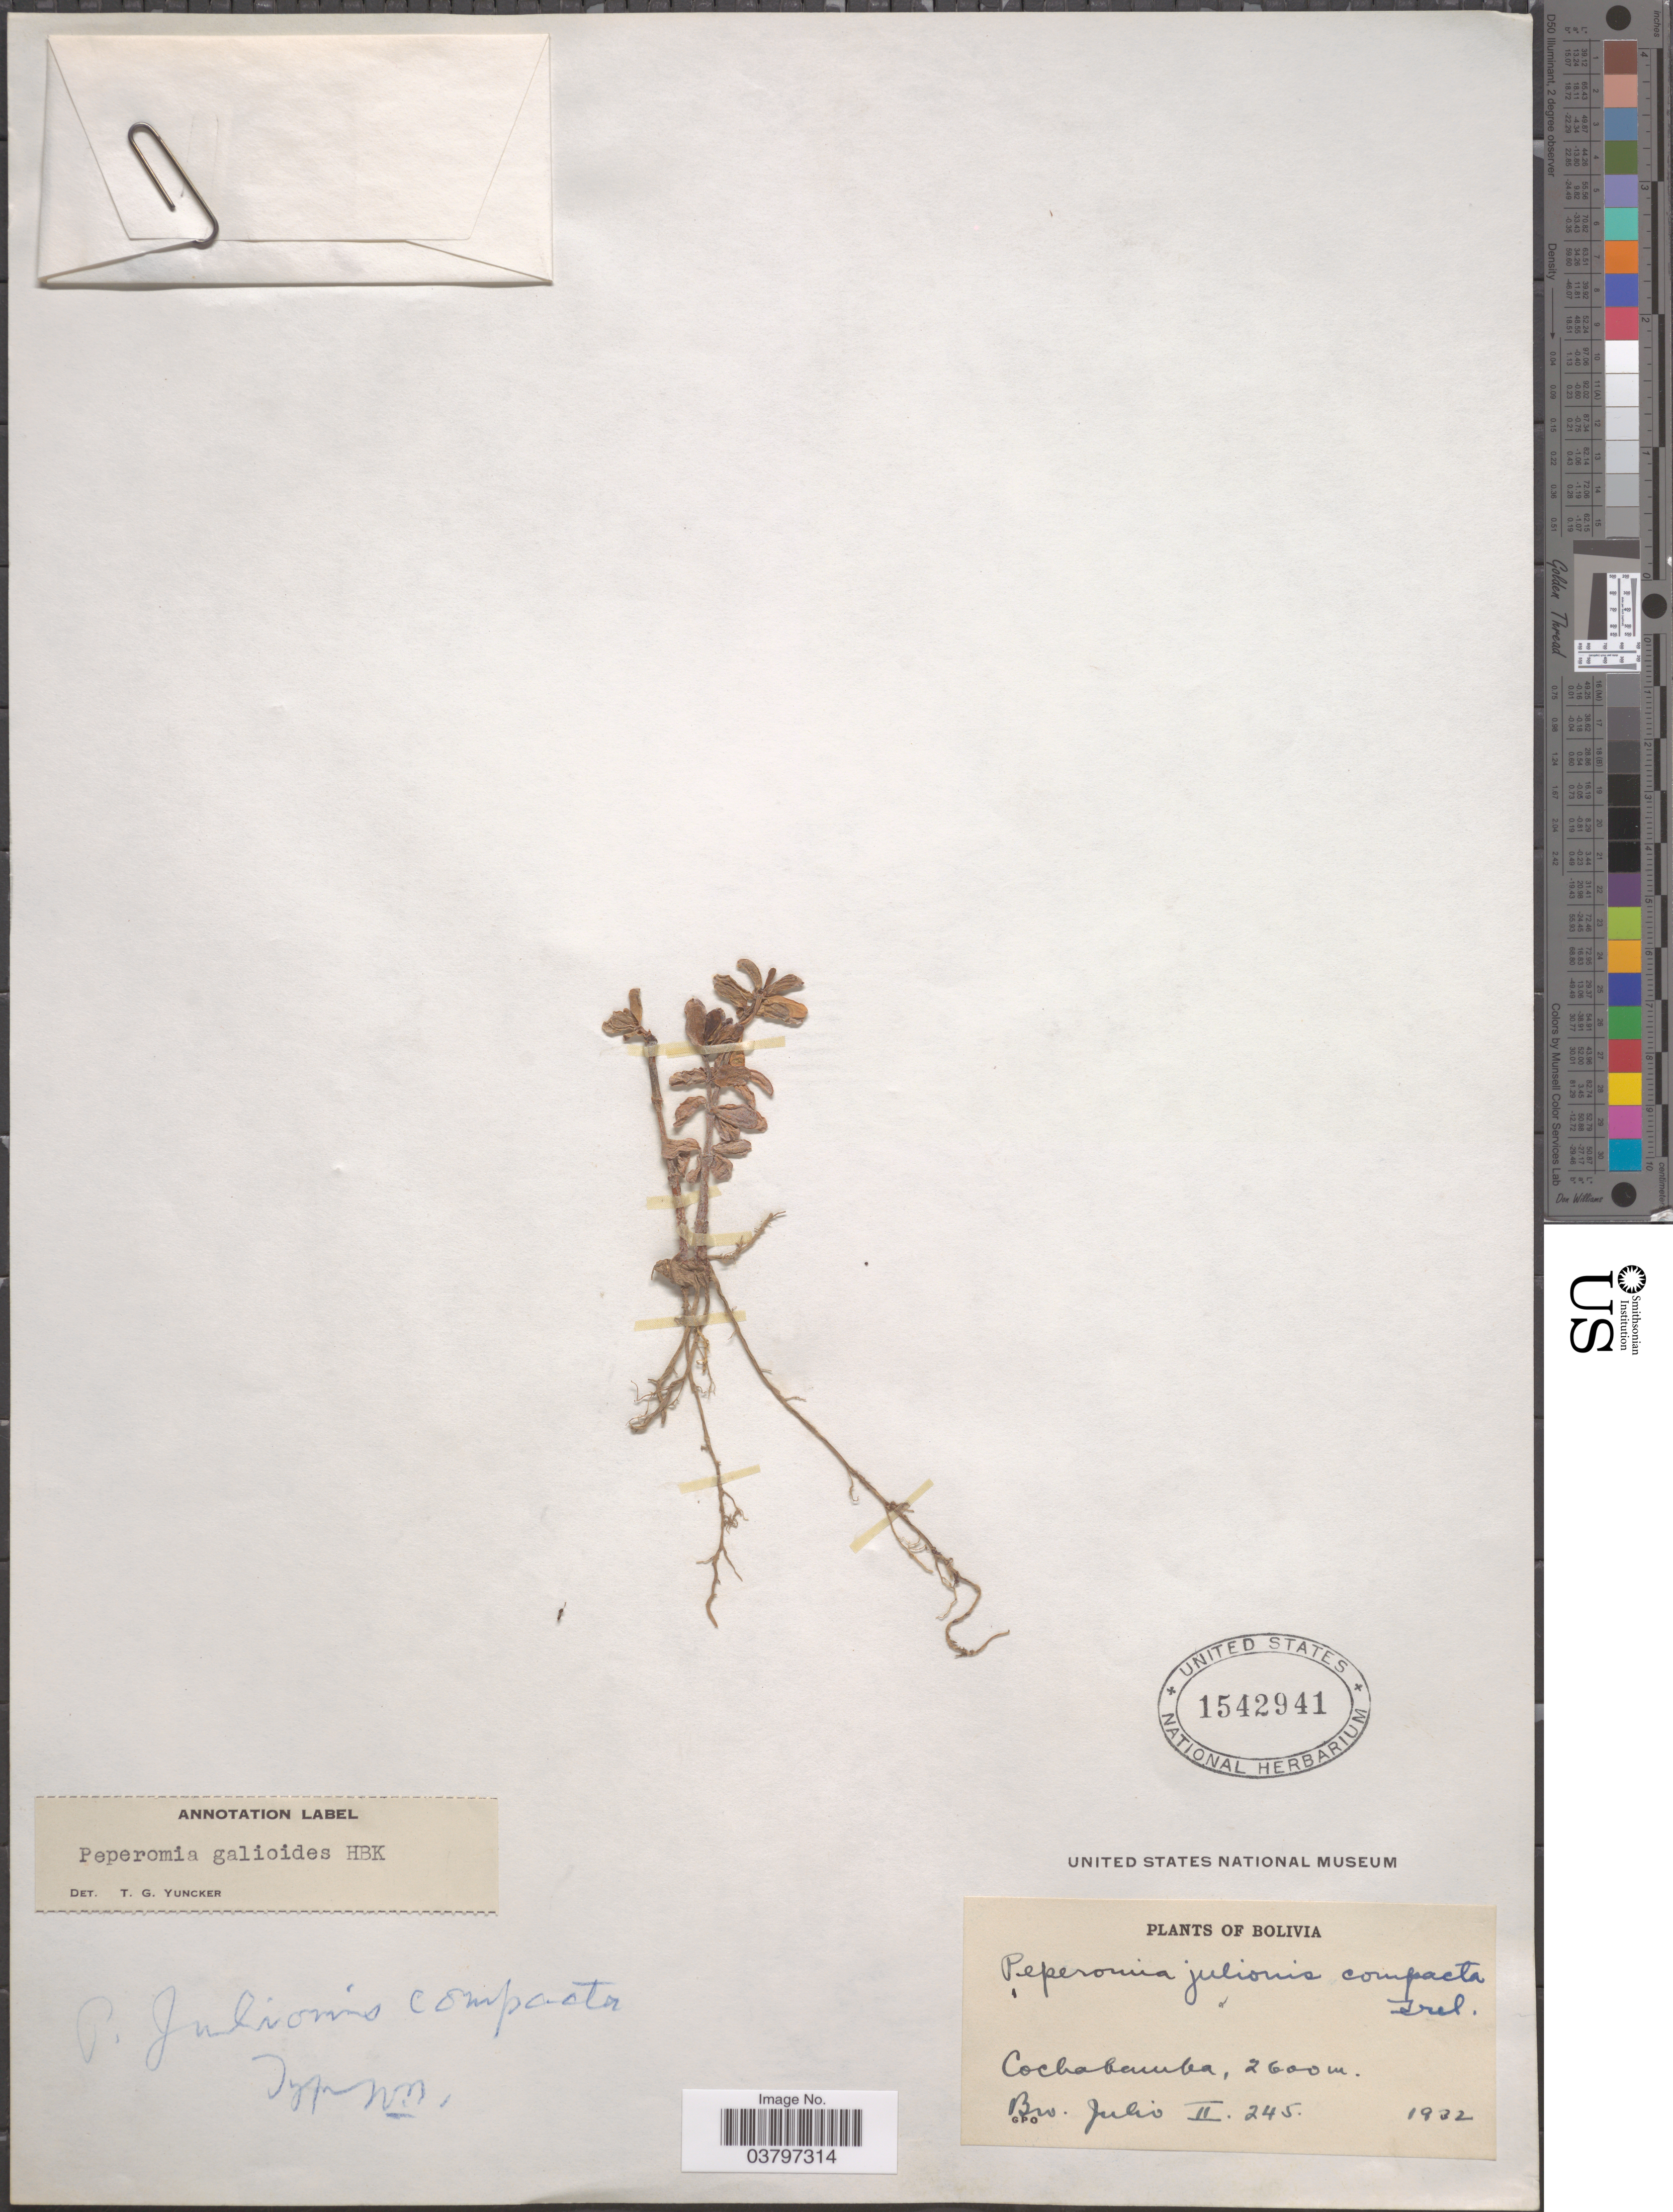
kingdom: Plantae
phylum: Tracheophyta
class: Magnoliopsida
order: Piperales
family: Piperaceae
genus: Peperomia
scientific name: Peperomia galioides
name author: Kunth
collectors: Bro. Julio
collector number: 245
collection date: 1932-02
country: Bolivia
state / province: Cochabamba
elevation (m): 2600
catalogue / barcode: US 1542941